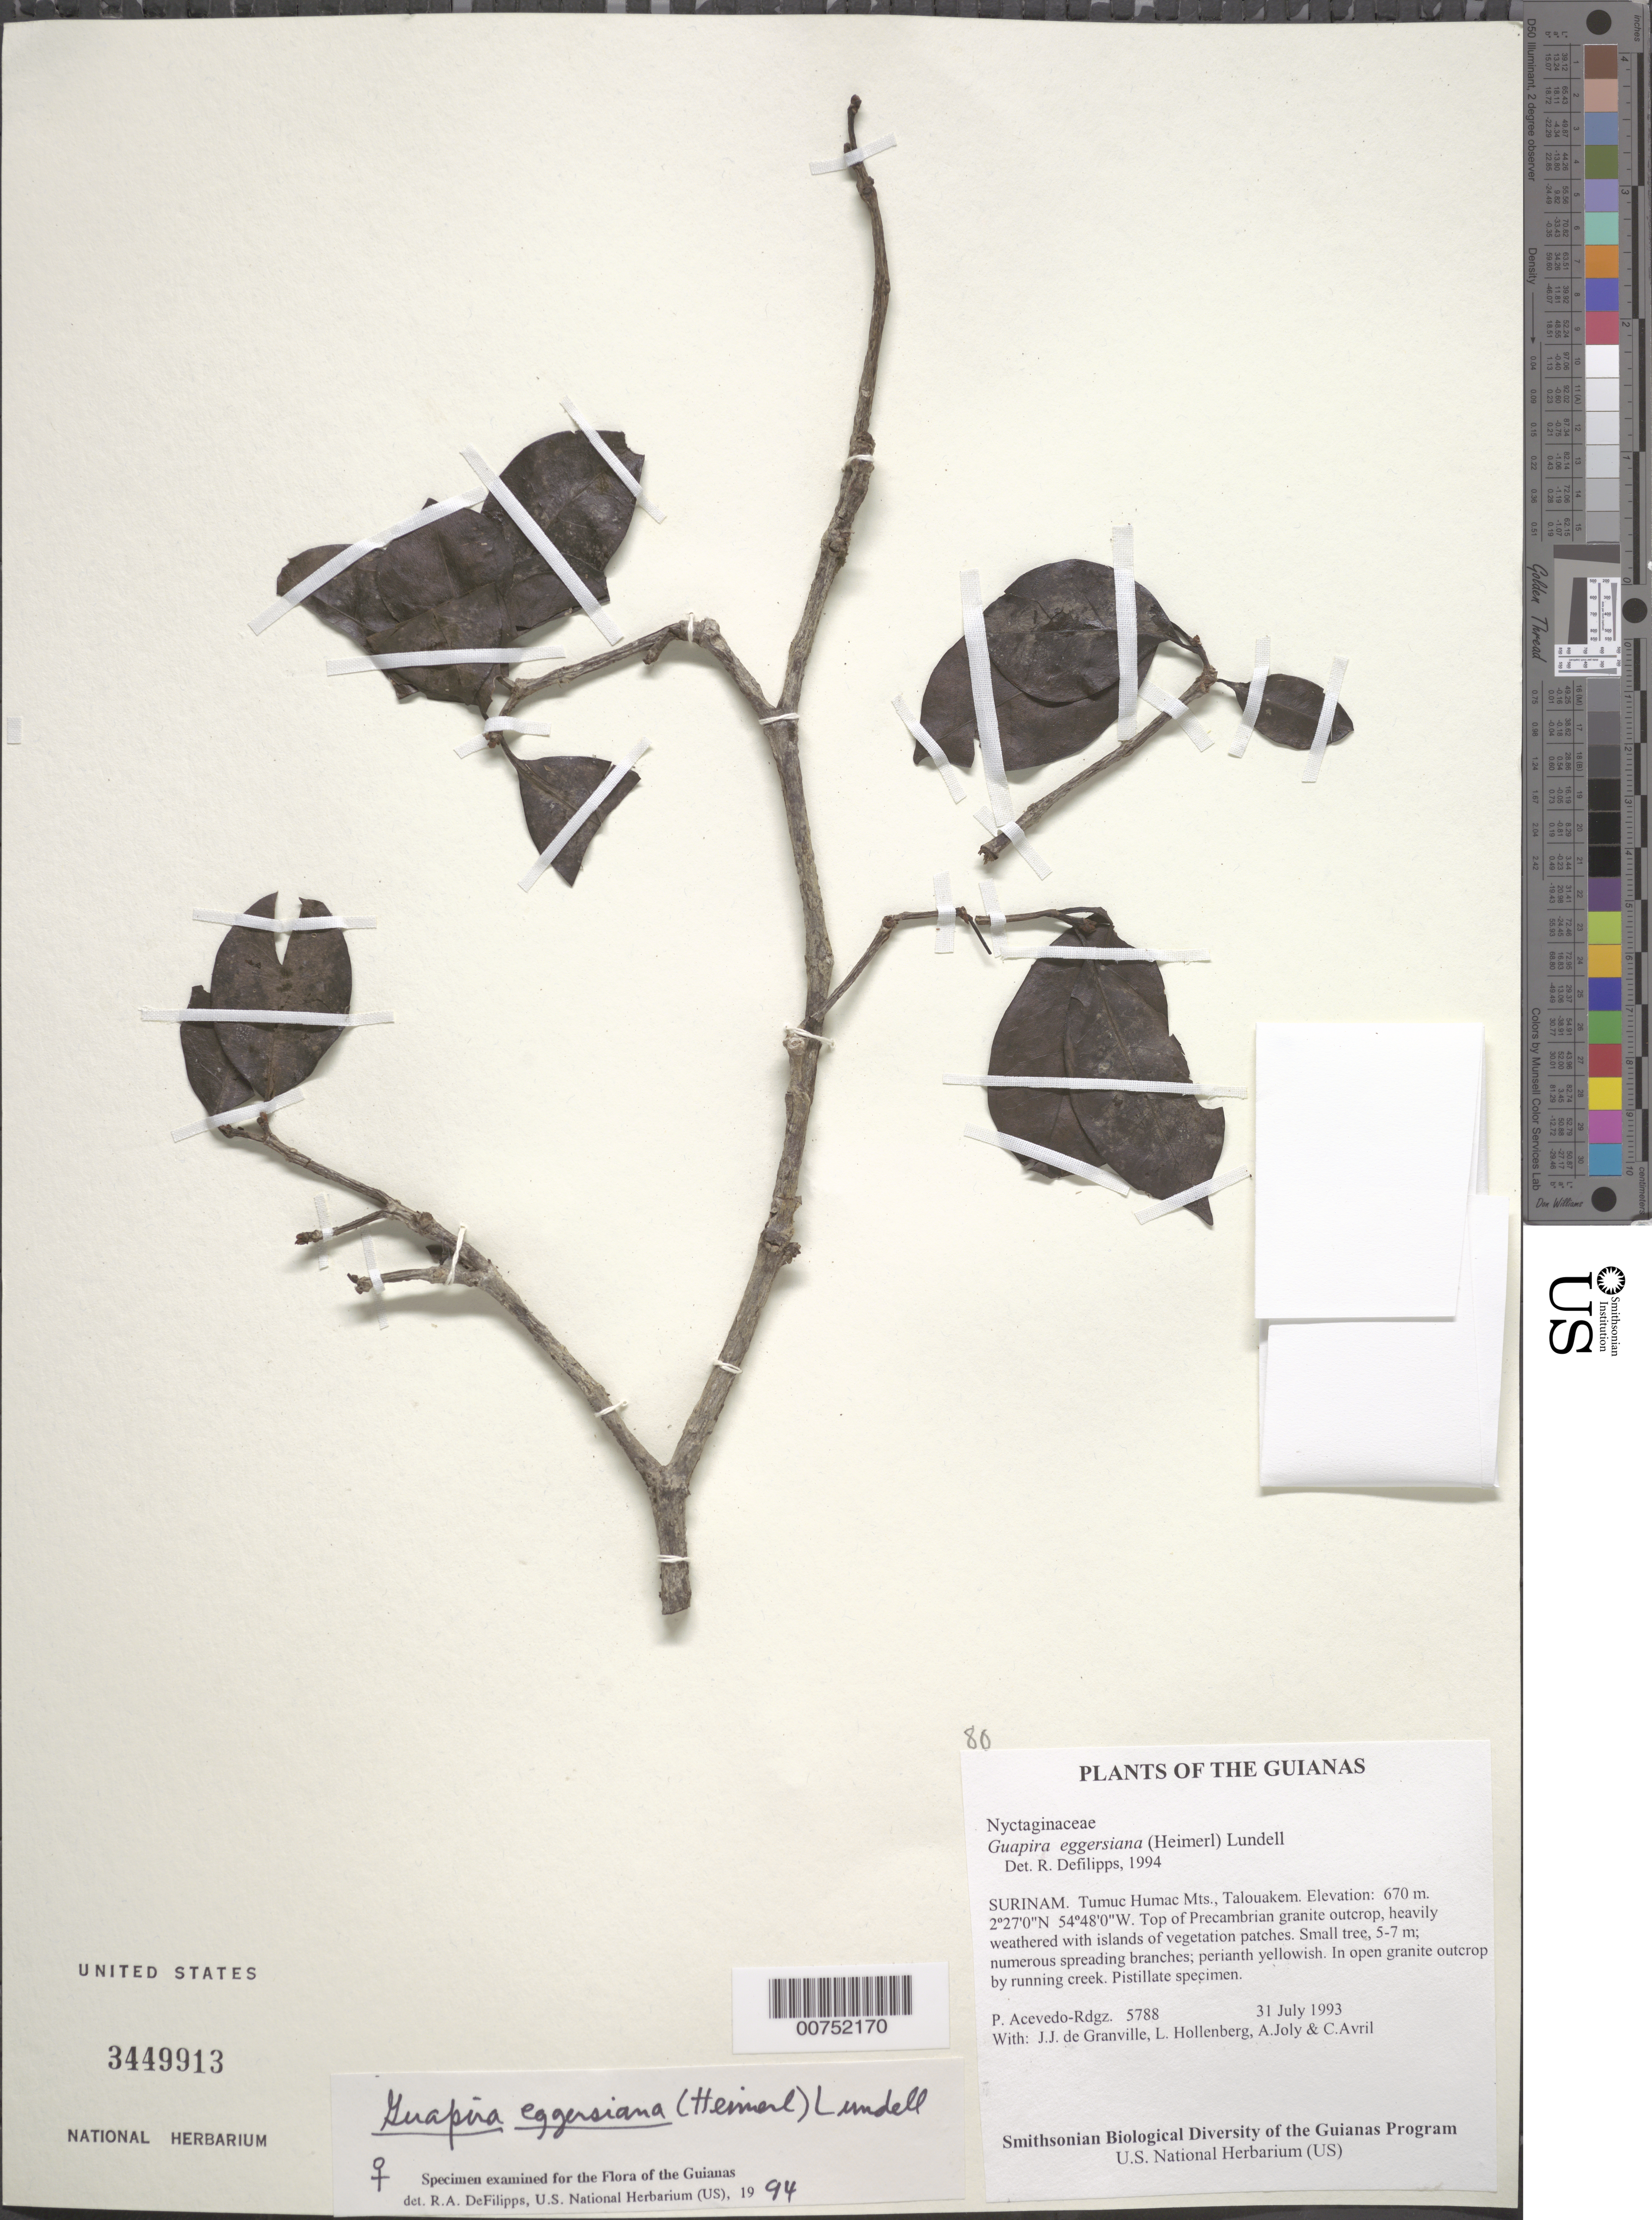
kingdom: Plantae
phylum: Tracheophyta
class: Magnoliopsida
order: Caryophyllales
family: Nyctaginaceae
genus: Guapira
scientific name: Guapira eggersiana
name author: (Heimerl) Lundell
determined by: DeFilipps, R. A.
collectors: P. Acevedo-Rodr., J.-J. de Granville, L. Hollenberg, A. Joly & C. Avril de Maria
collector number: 5788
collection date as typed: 31 Jul 1993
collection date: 1993-07-31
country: Suriname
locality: Tumuc Humac Mts., Talouakem.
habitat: On open granite outcrop, beside running creek.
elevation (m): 670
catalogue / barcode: US 3449913